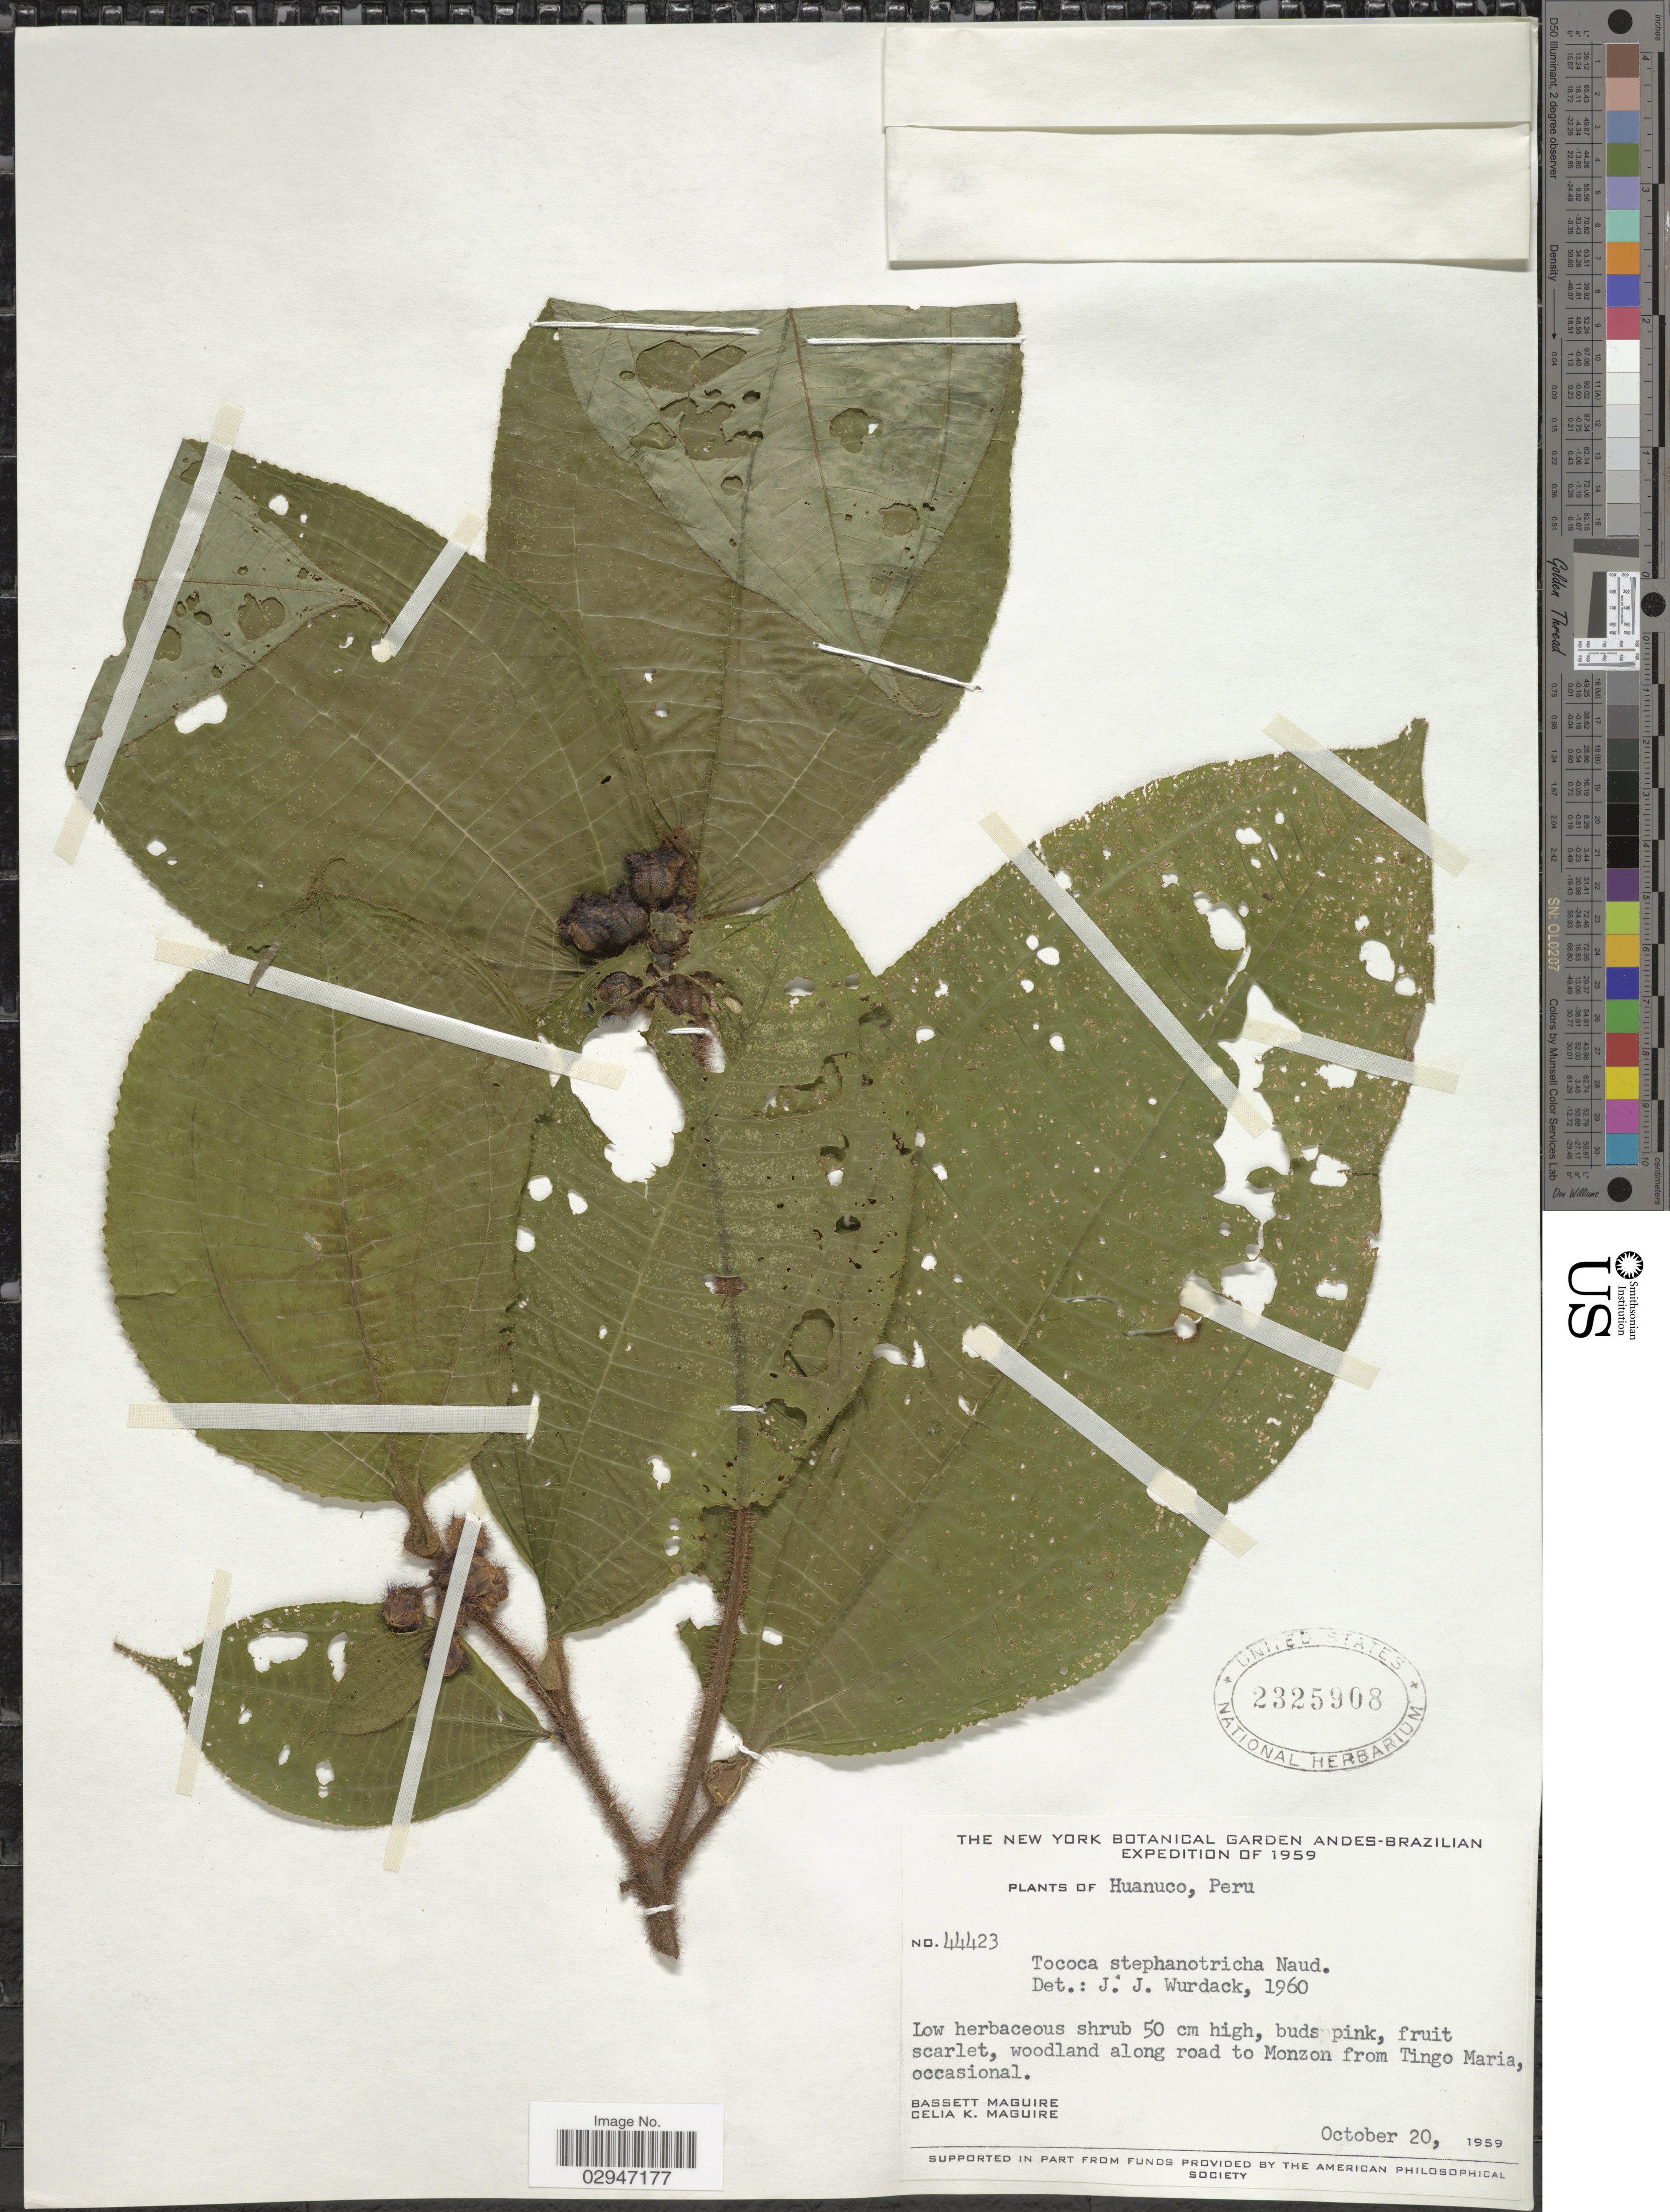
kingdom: Plantae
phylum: Tracheophyta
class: Magnoliopsida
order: Myrtales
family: Melastomataceae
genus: Tococa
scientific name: Tococa stephanotricha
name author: Naudin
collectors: B. Maguire & C. K. Maguire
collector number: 44423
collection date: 1959-10-20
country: Peru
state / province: Huánuco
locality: Andes. Woodland along road to Monzon from Tingo Maria.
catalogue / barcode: US 2325908